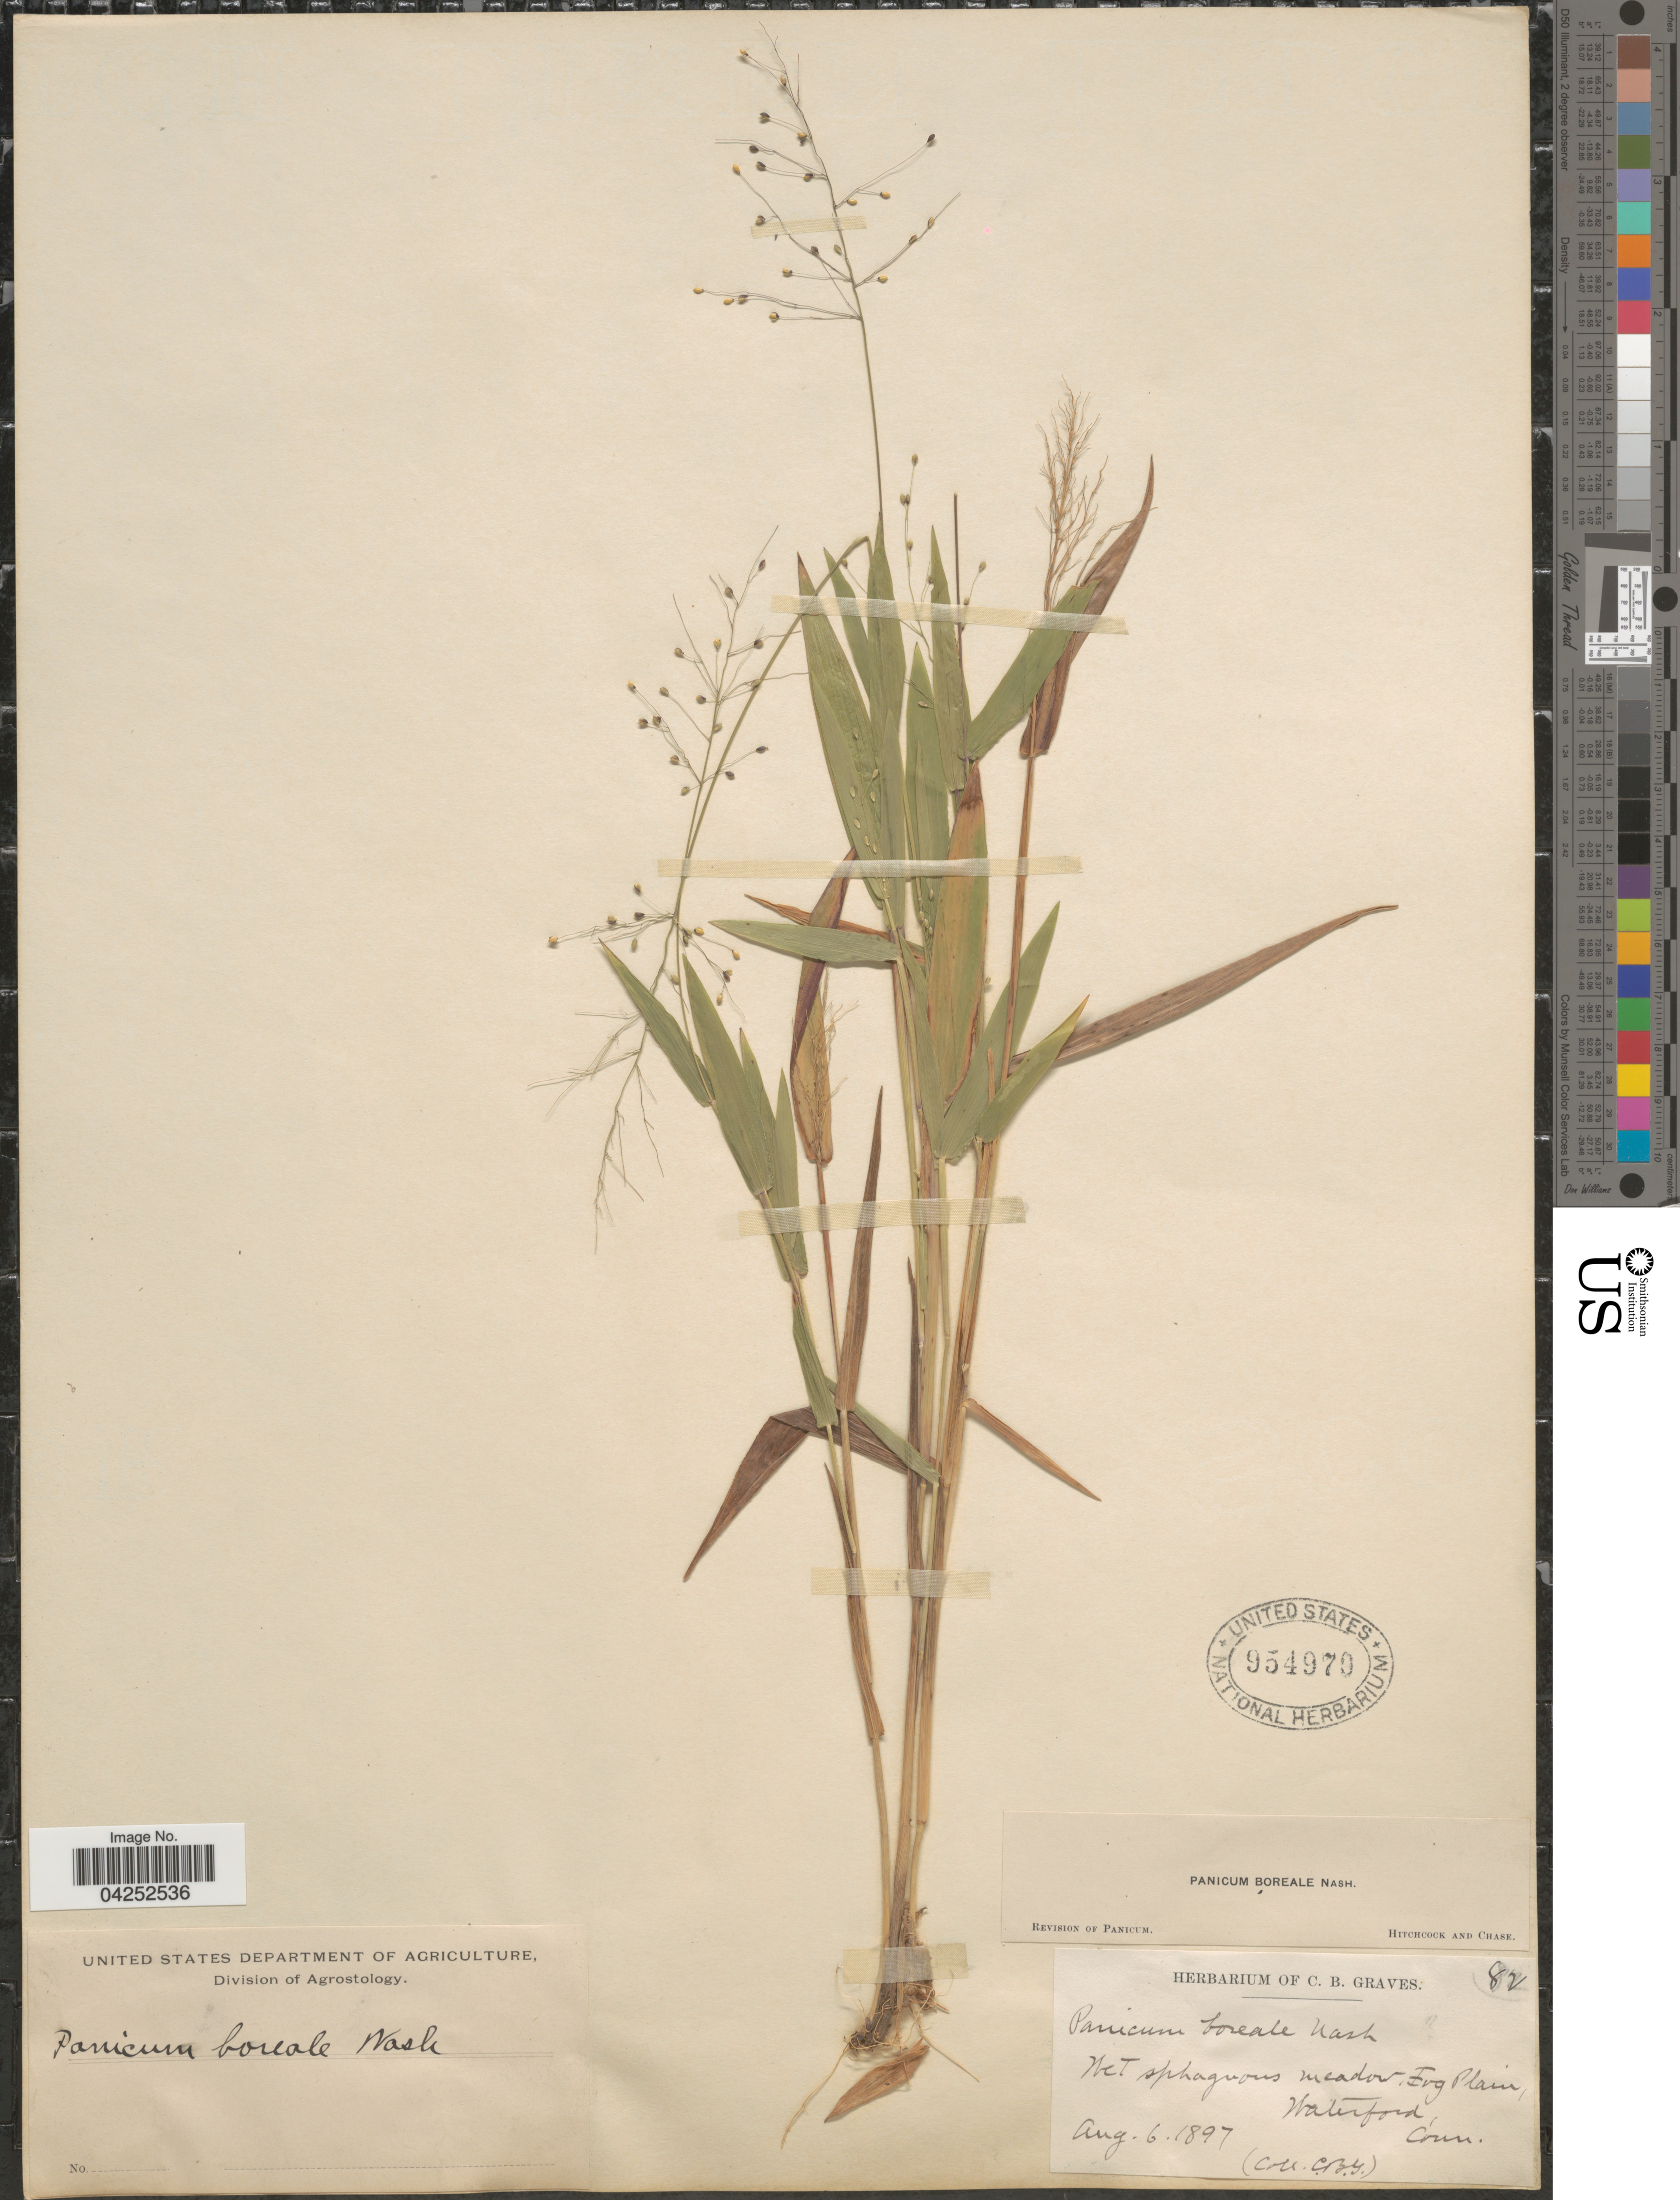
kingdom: Plantae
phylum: Tracheophyta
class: Liliopsida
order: Poales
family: Poaceae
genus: Dichanthelium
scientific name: Dichanthelium boreale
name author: (Nash) Freckmann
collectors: C. Graves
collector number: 82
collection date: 1897-08-06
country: United States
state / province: Connecticut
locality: Evg. Plain, Waterford.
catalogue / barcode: US 954970